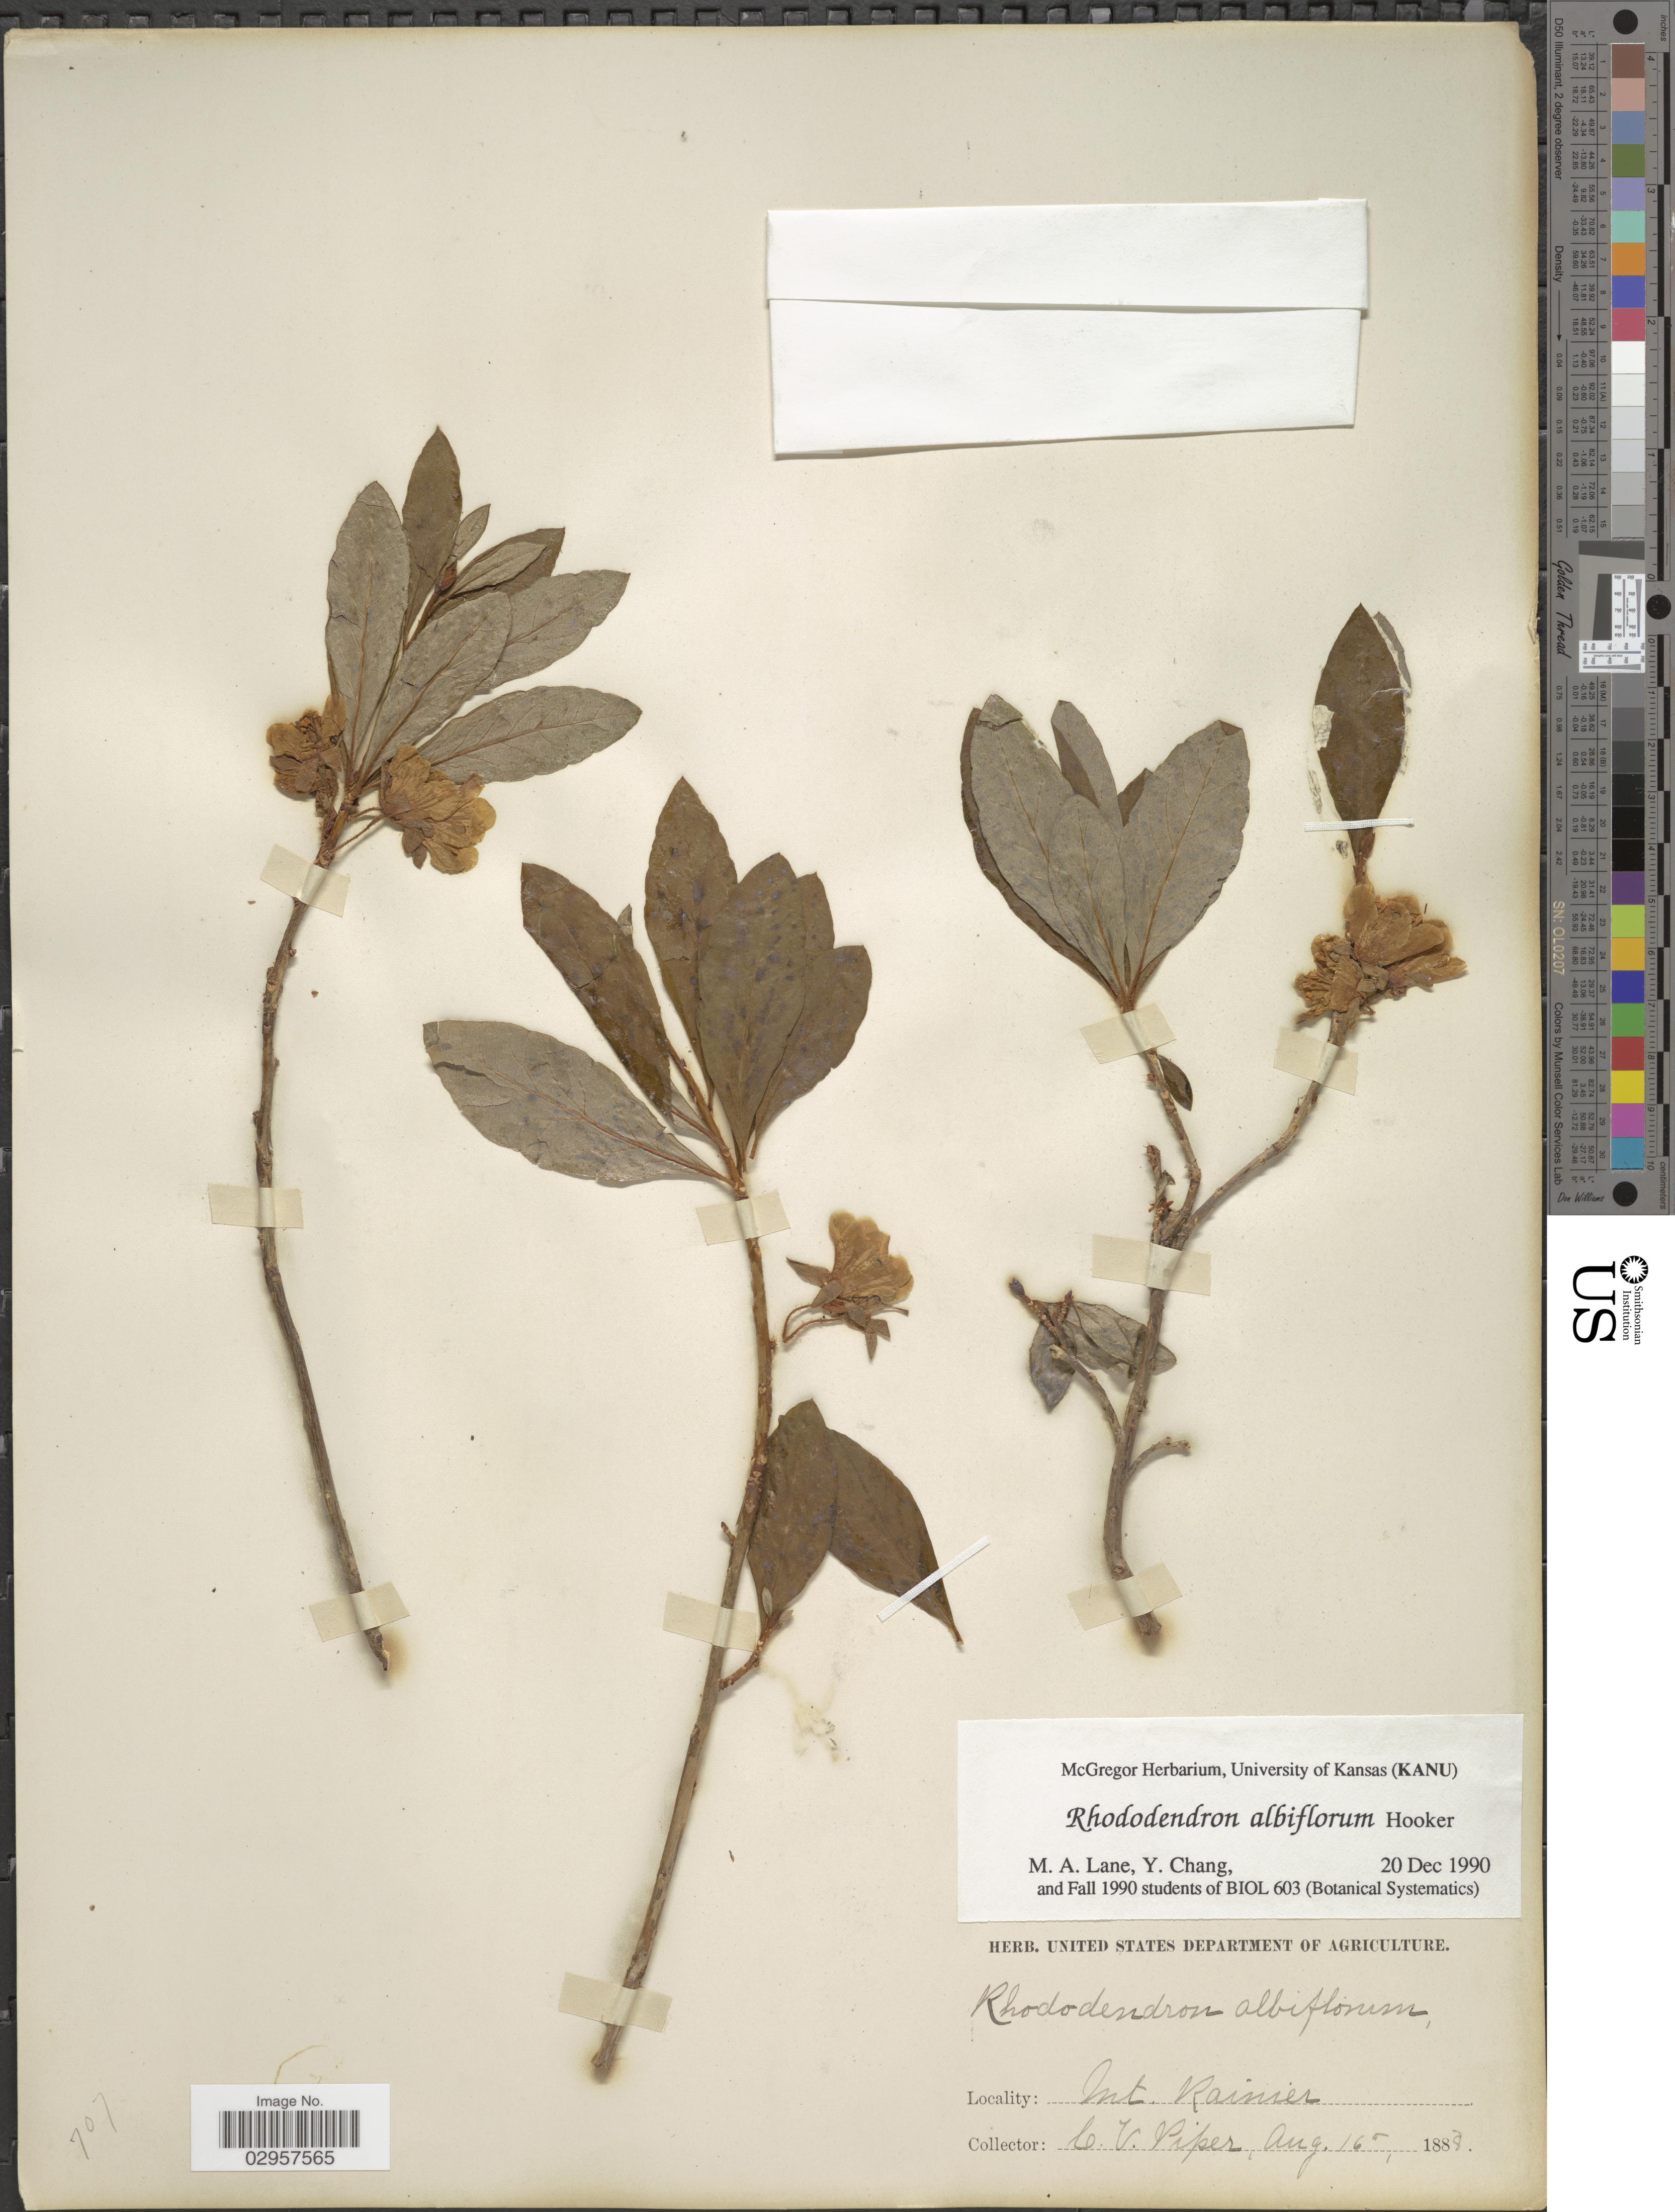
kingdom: Plantae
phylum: Tracheophyta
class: Magnoliopsida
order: Ericales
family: Ericaceae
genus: Rhododendron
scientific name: Rhododendron albiflorum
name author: Hook.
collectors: C. V. Piper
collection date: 1888-08-16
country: United States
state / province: Washington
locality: Mt. Rainier.